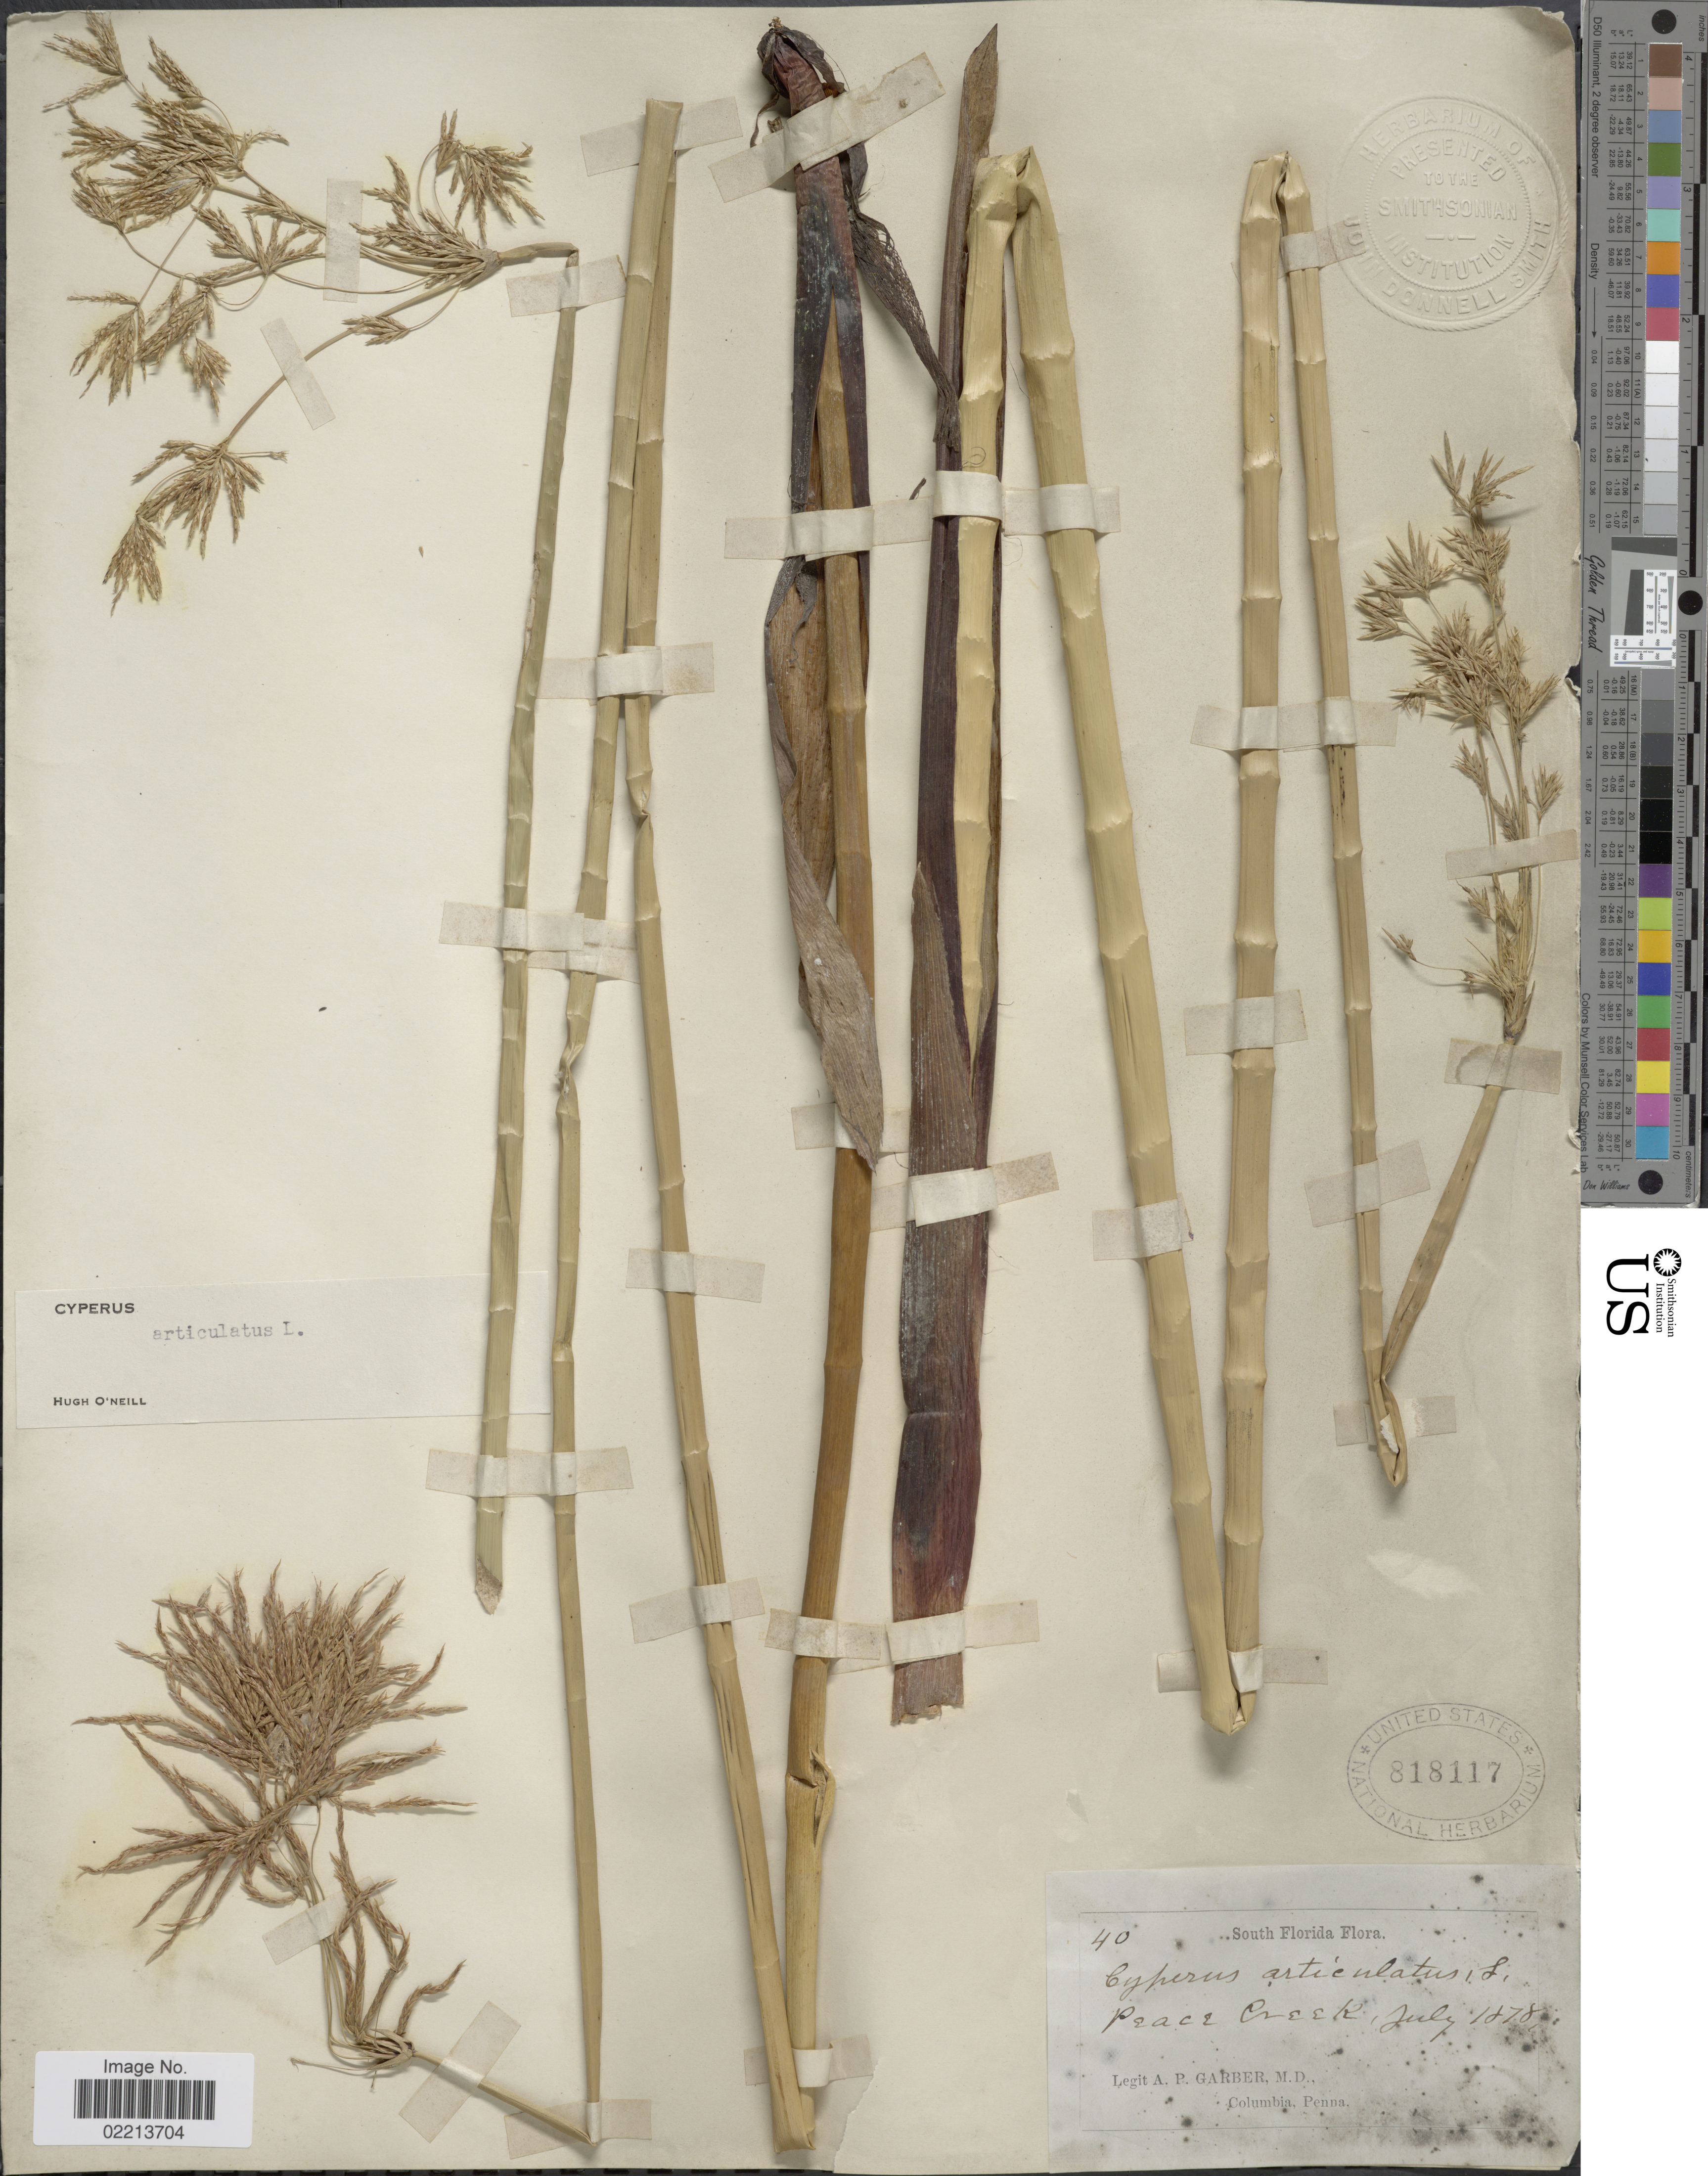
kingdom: Plantae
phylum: Tracheophyta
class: Liliopsida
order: Poales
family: Cyperaceae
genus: Cyperus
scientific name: Cyperus articulatus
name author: L.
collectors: A. P. Garber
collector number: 40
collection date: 1878-07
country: United States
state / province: Florida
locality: South Florida, Peak Creek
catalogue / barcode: US 818117